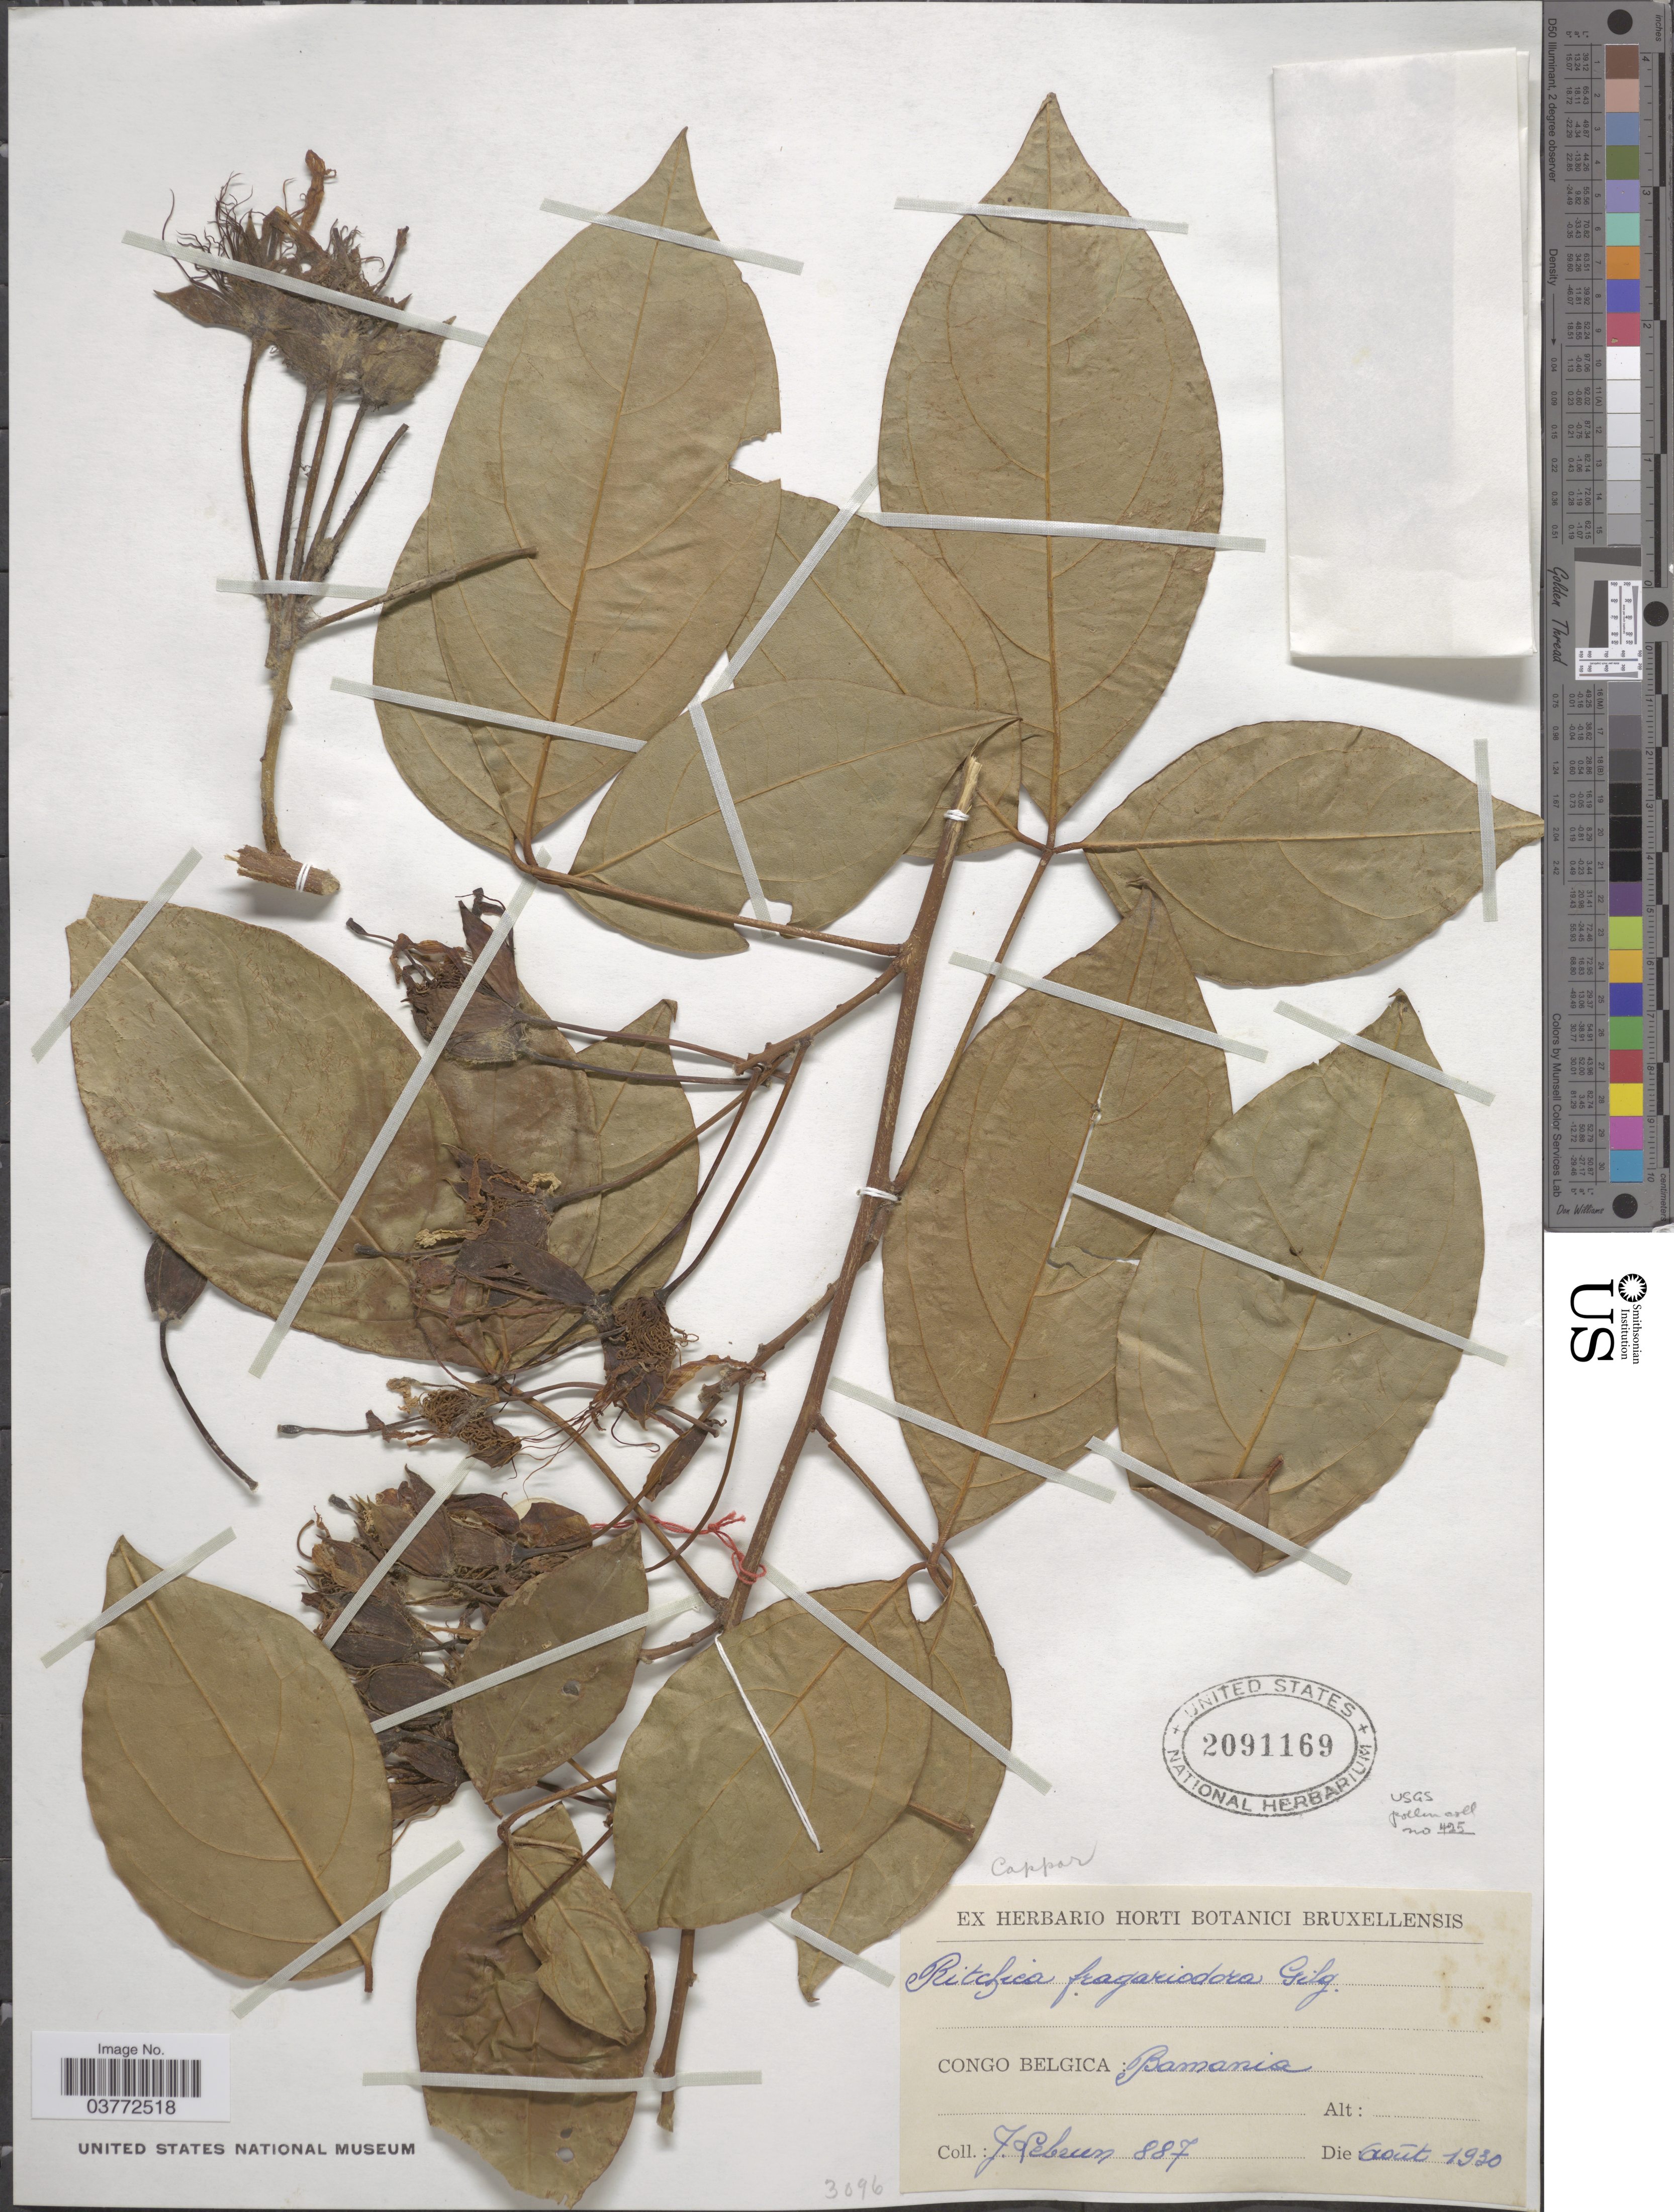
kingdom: Plantae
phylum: Tracheophyta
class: Magnoliopsida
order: Brassicales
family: Capparaceae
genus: Ritchiea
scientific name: Ritchiea fragariodora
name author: Gilg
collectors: J. A. Lebrun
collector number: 887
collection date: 1930-08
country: Congo, Democratic Republic of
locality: Congo Belgica: Bamania.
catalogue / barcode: US 2091169